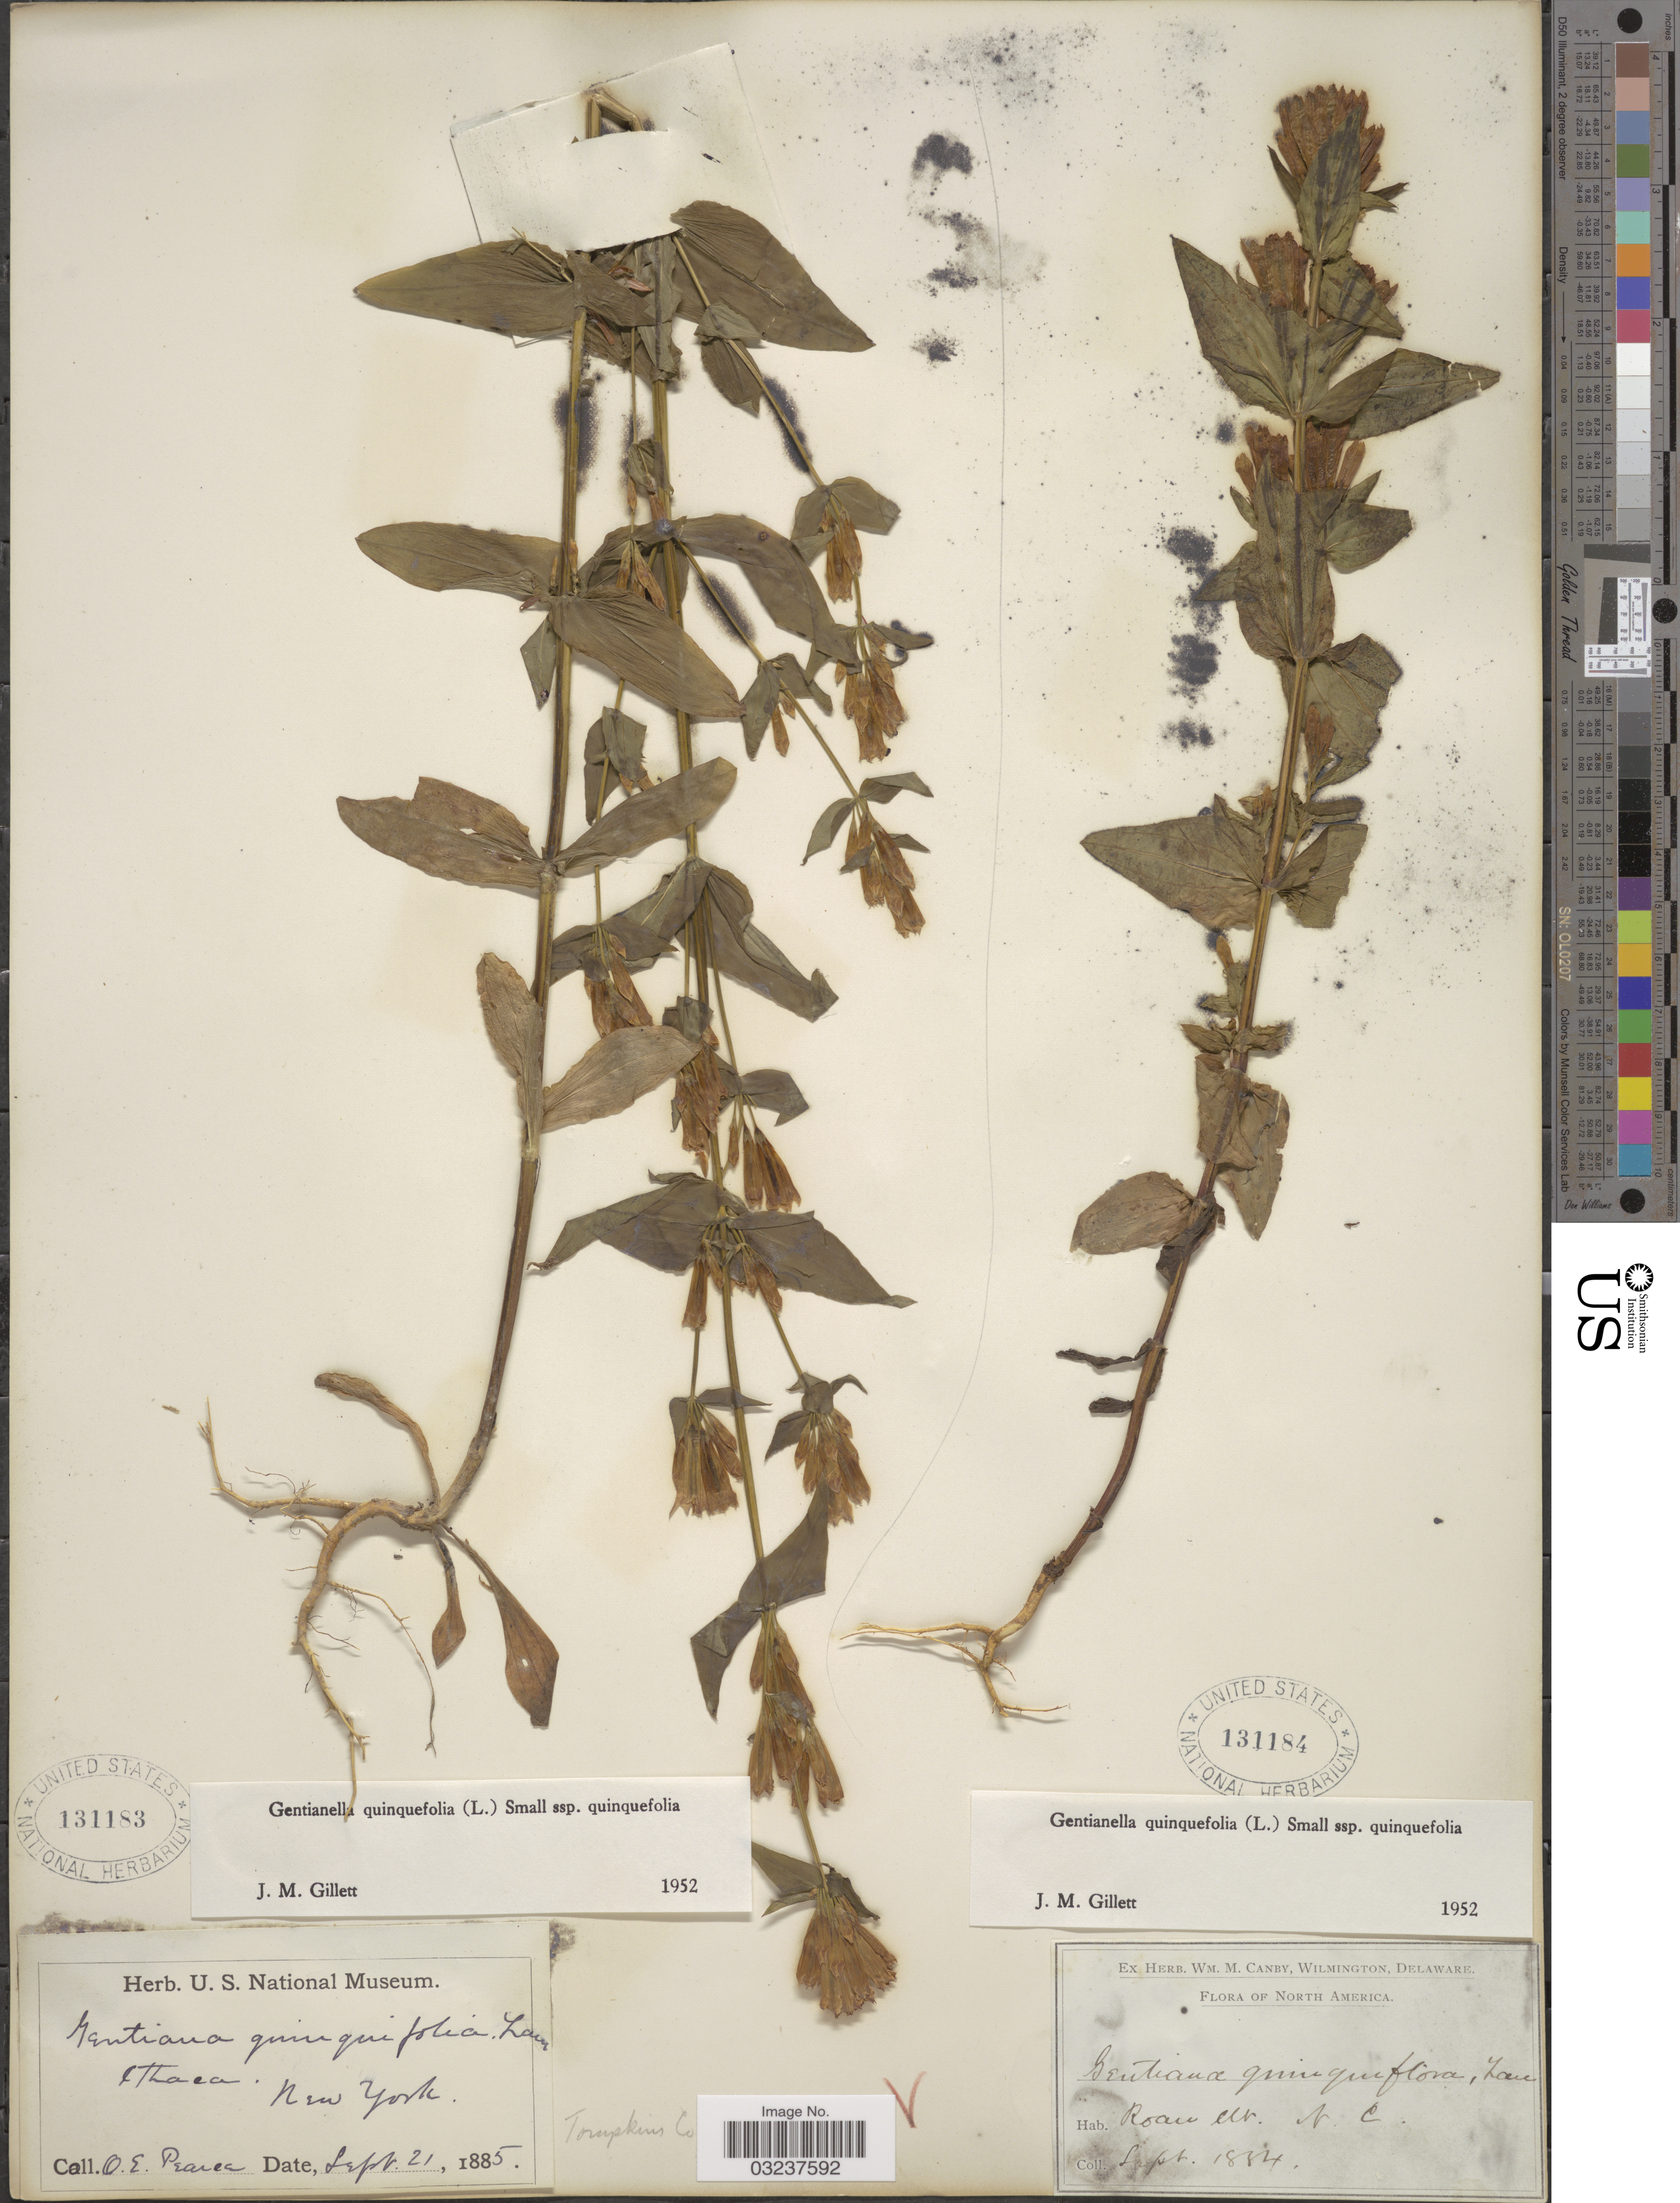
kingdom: Plantae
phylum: Tracheophyta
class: Magnoliopsida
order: Gentianales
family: Gentianaceae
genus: Gentianella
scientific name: Gentianella quinquefolia subsp. quinquefolia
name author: (L.) Small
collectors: O. E. Pearce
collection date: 1885-09-21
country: United States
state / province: New York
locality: Ithaca, Tompkins Co.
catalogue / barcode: US 131183